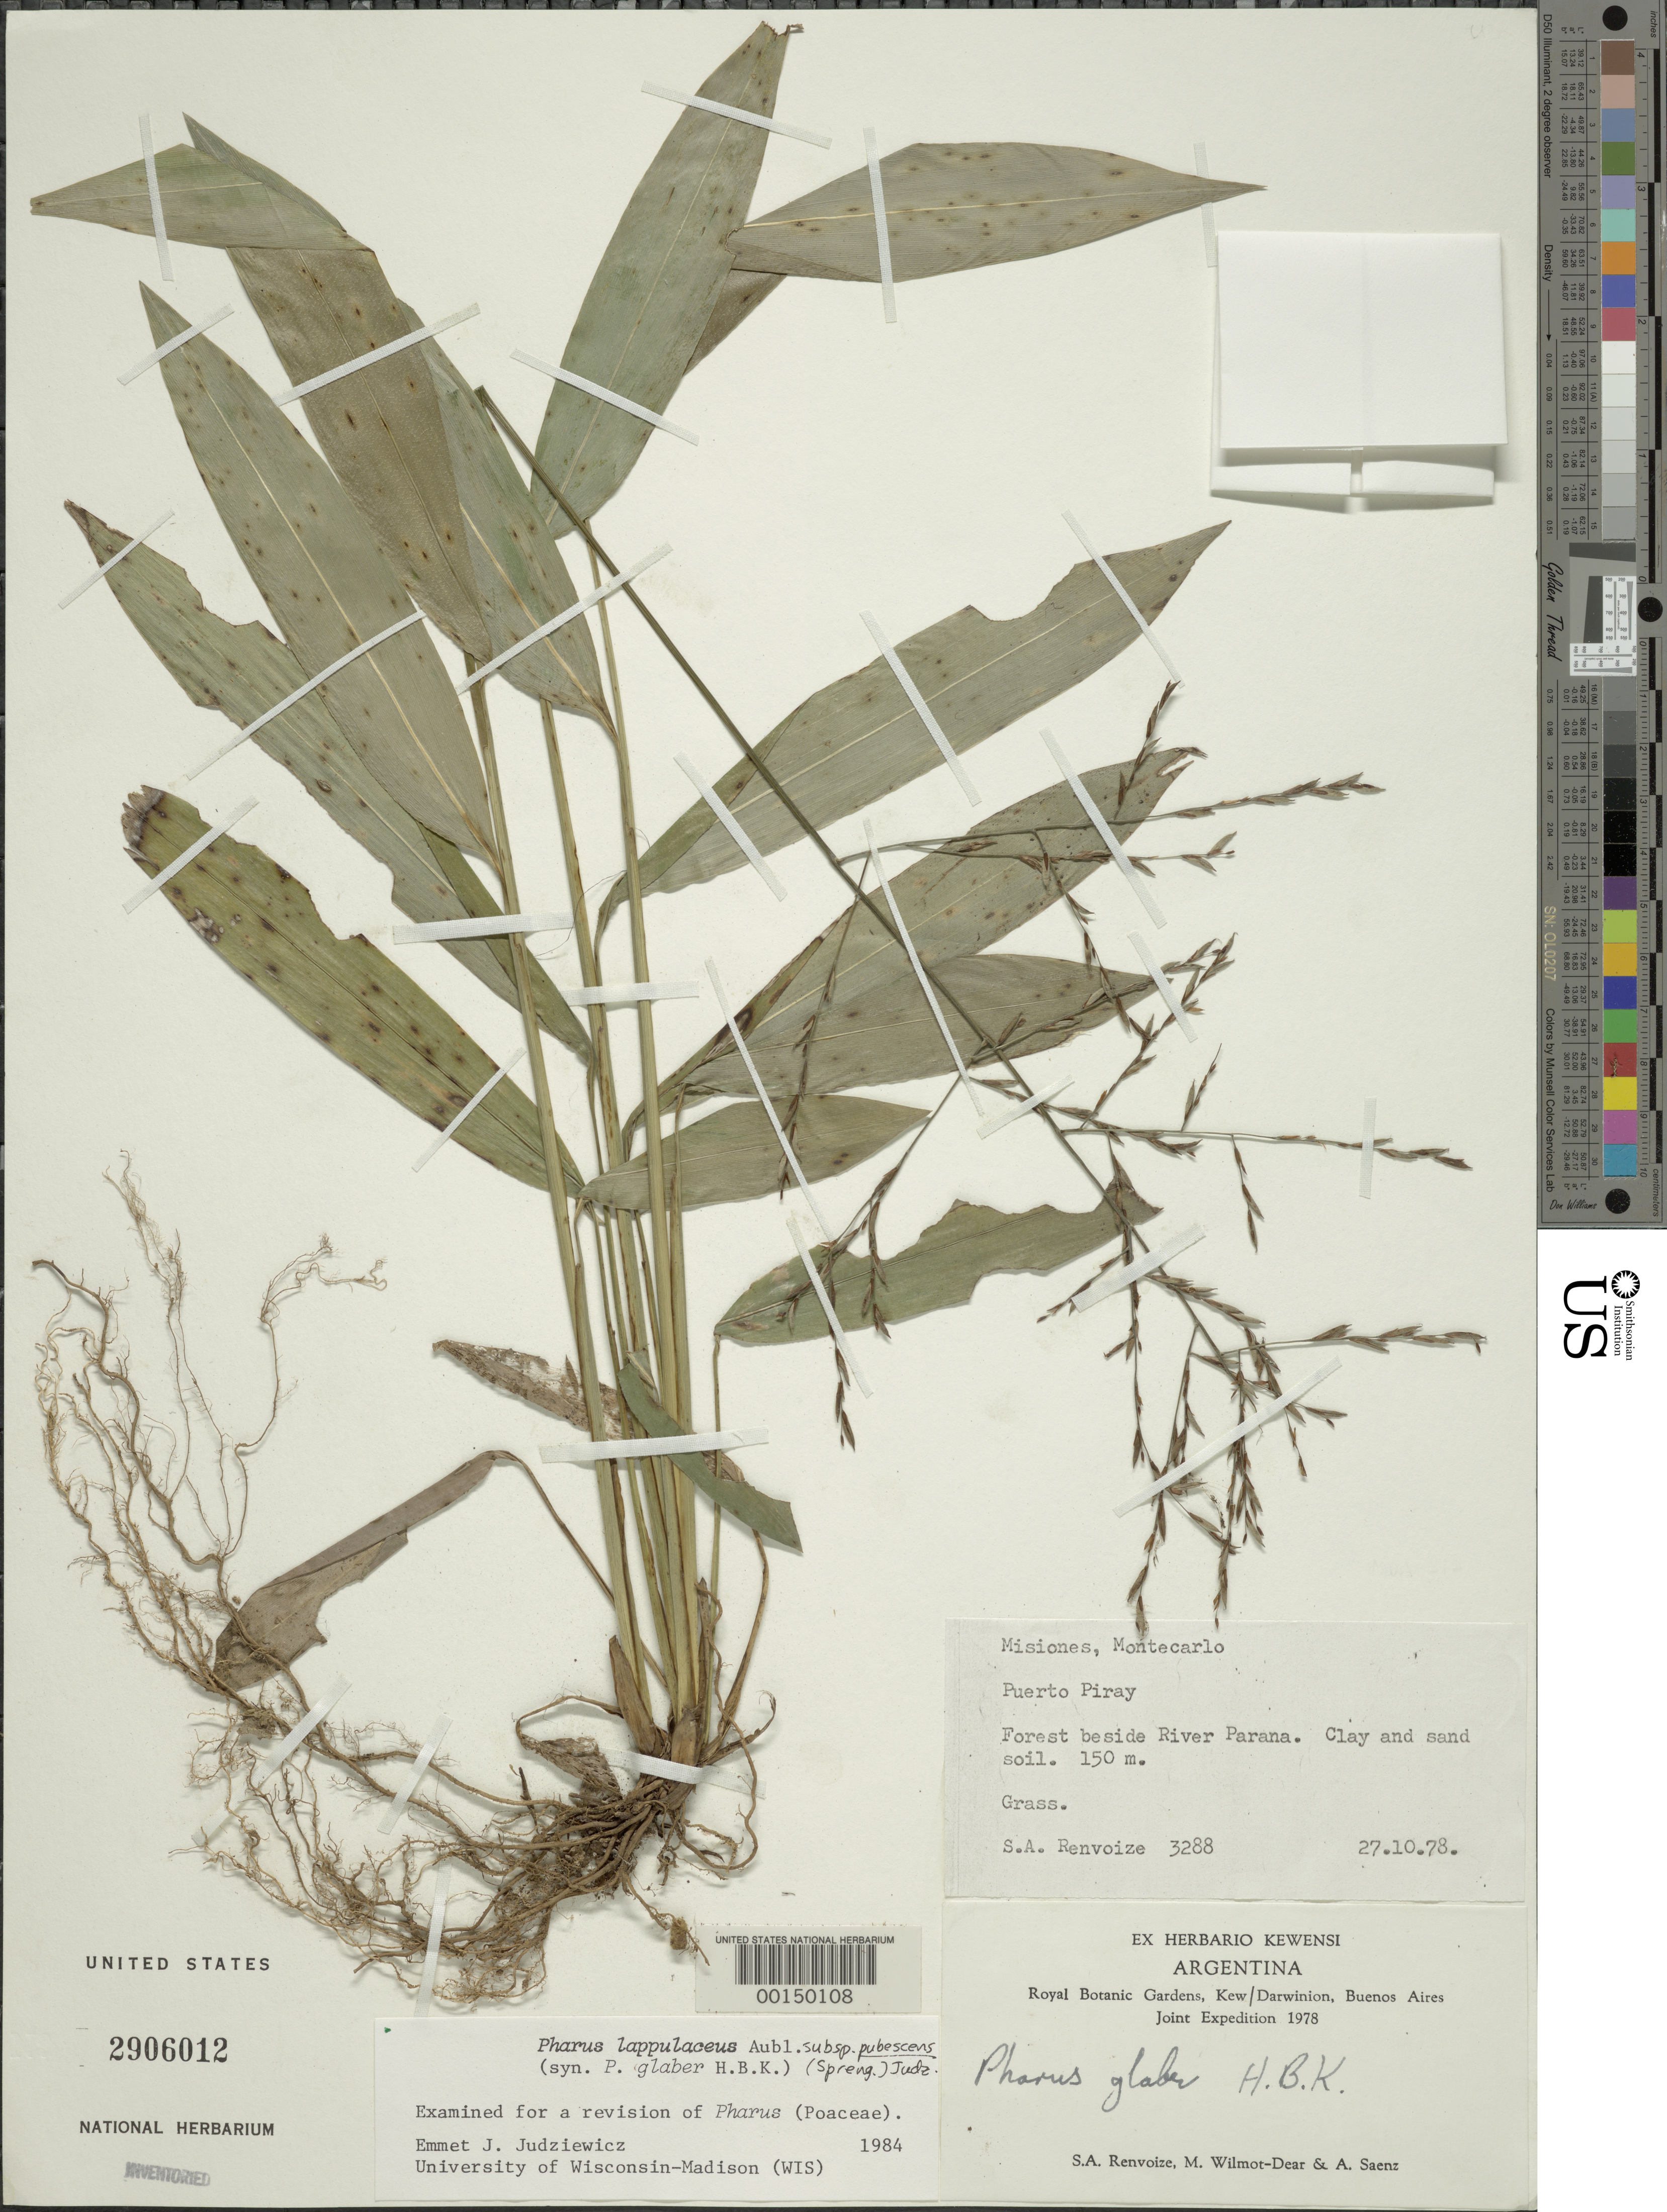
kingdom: Plantae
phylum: Tracheophyta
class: Liliopsida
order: Poales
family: Poaceae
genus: Pharus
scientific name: Pharus lappulaceus subsp. pubescens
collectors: S. A. Renvoize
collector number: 3288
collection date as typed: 27 Oct 1978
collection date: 1978-10-27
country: Argentina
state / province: Misiones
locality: Montecarlo, Puerto Piray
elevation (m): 150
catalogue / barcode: US 2906012